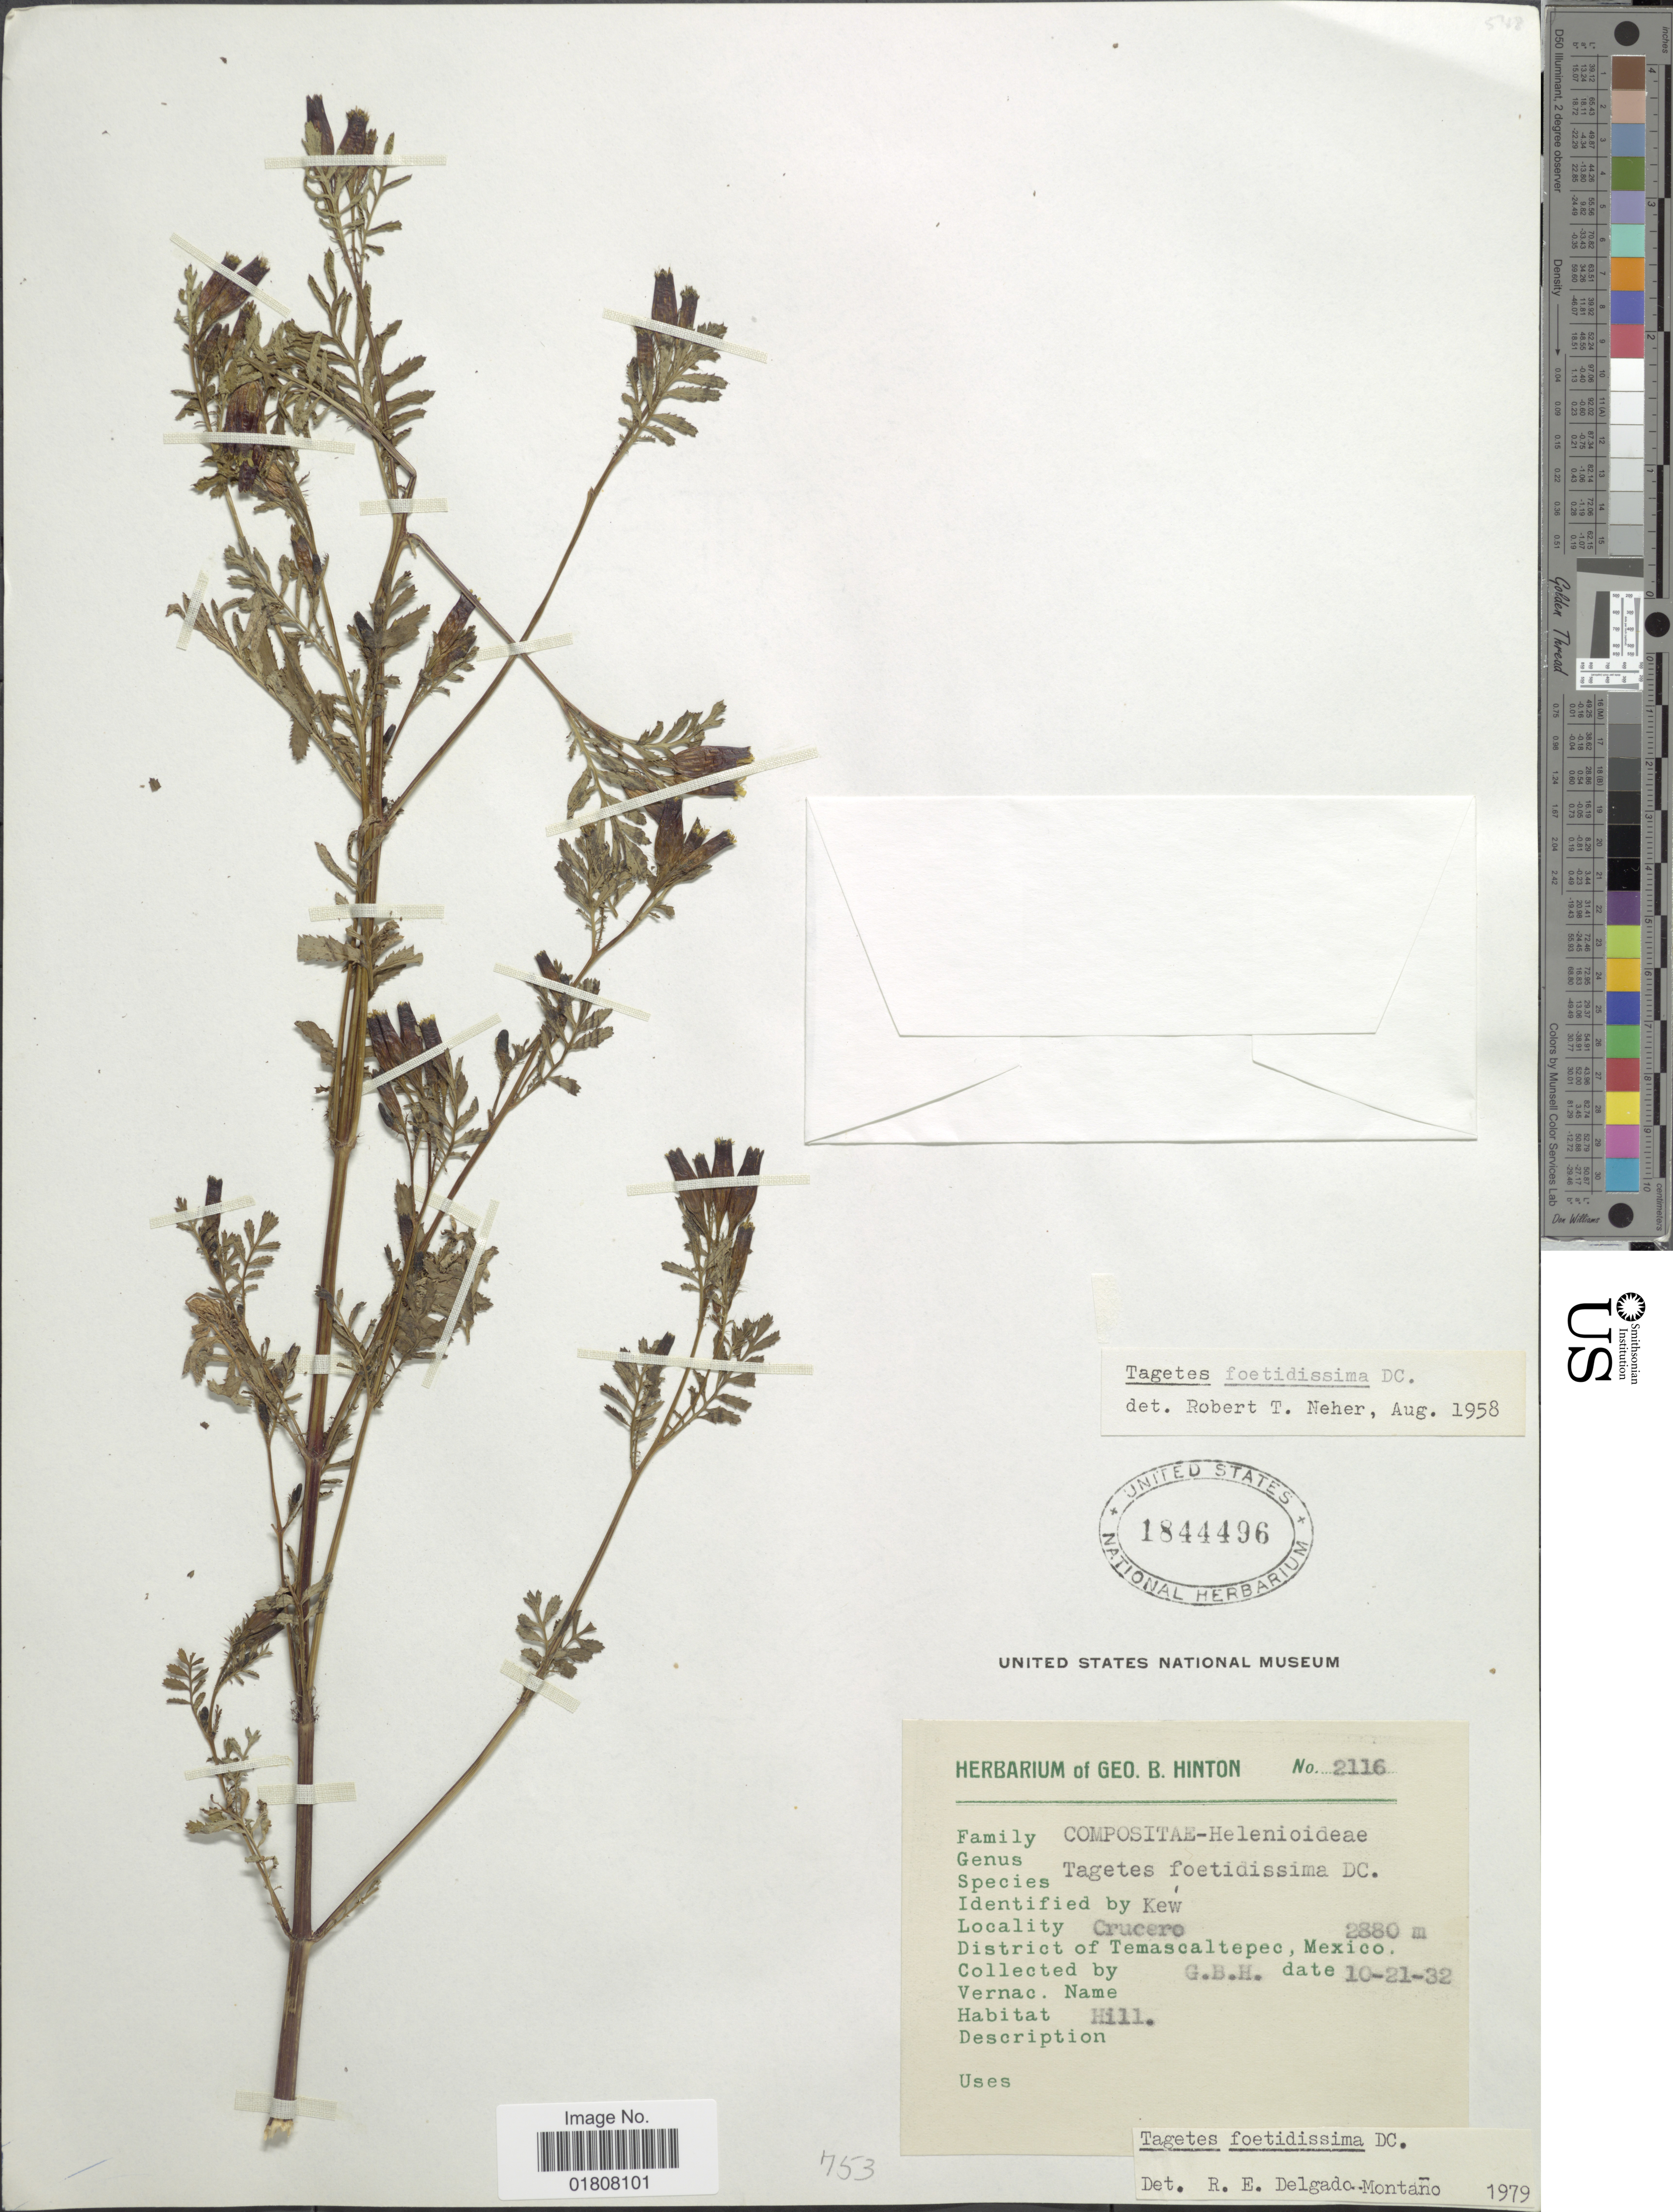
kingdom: Plantae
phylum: Tracheophyta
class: Magnoliopsida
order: Asterales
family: Asteraceae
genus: Tagetes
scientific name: Tagetes foetidissima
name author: DC.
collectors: G. B. Hinton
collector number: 2116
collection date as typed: Transcribed d/m/y: 21/10/32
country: Mexico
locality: Crucero, District of Temascaltepec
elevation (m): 2880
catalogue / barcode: US 1844496